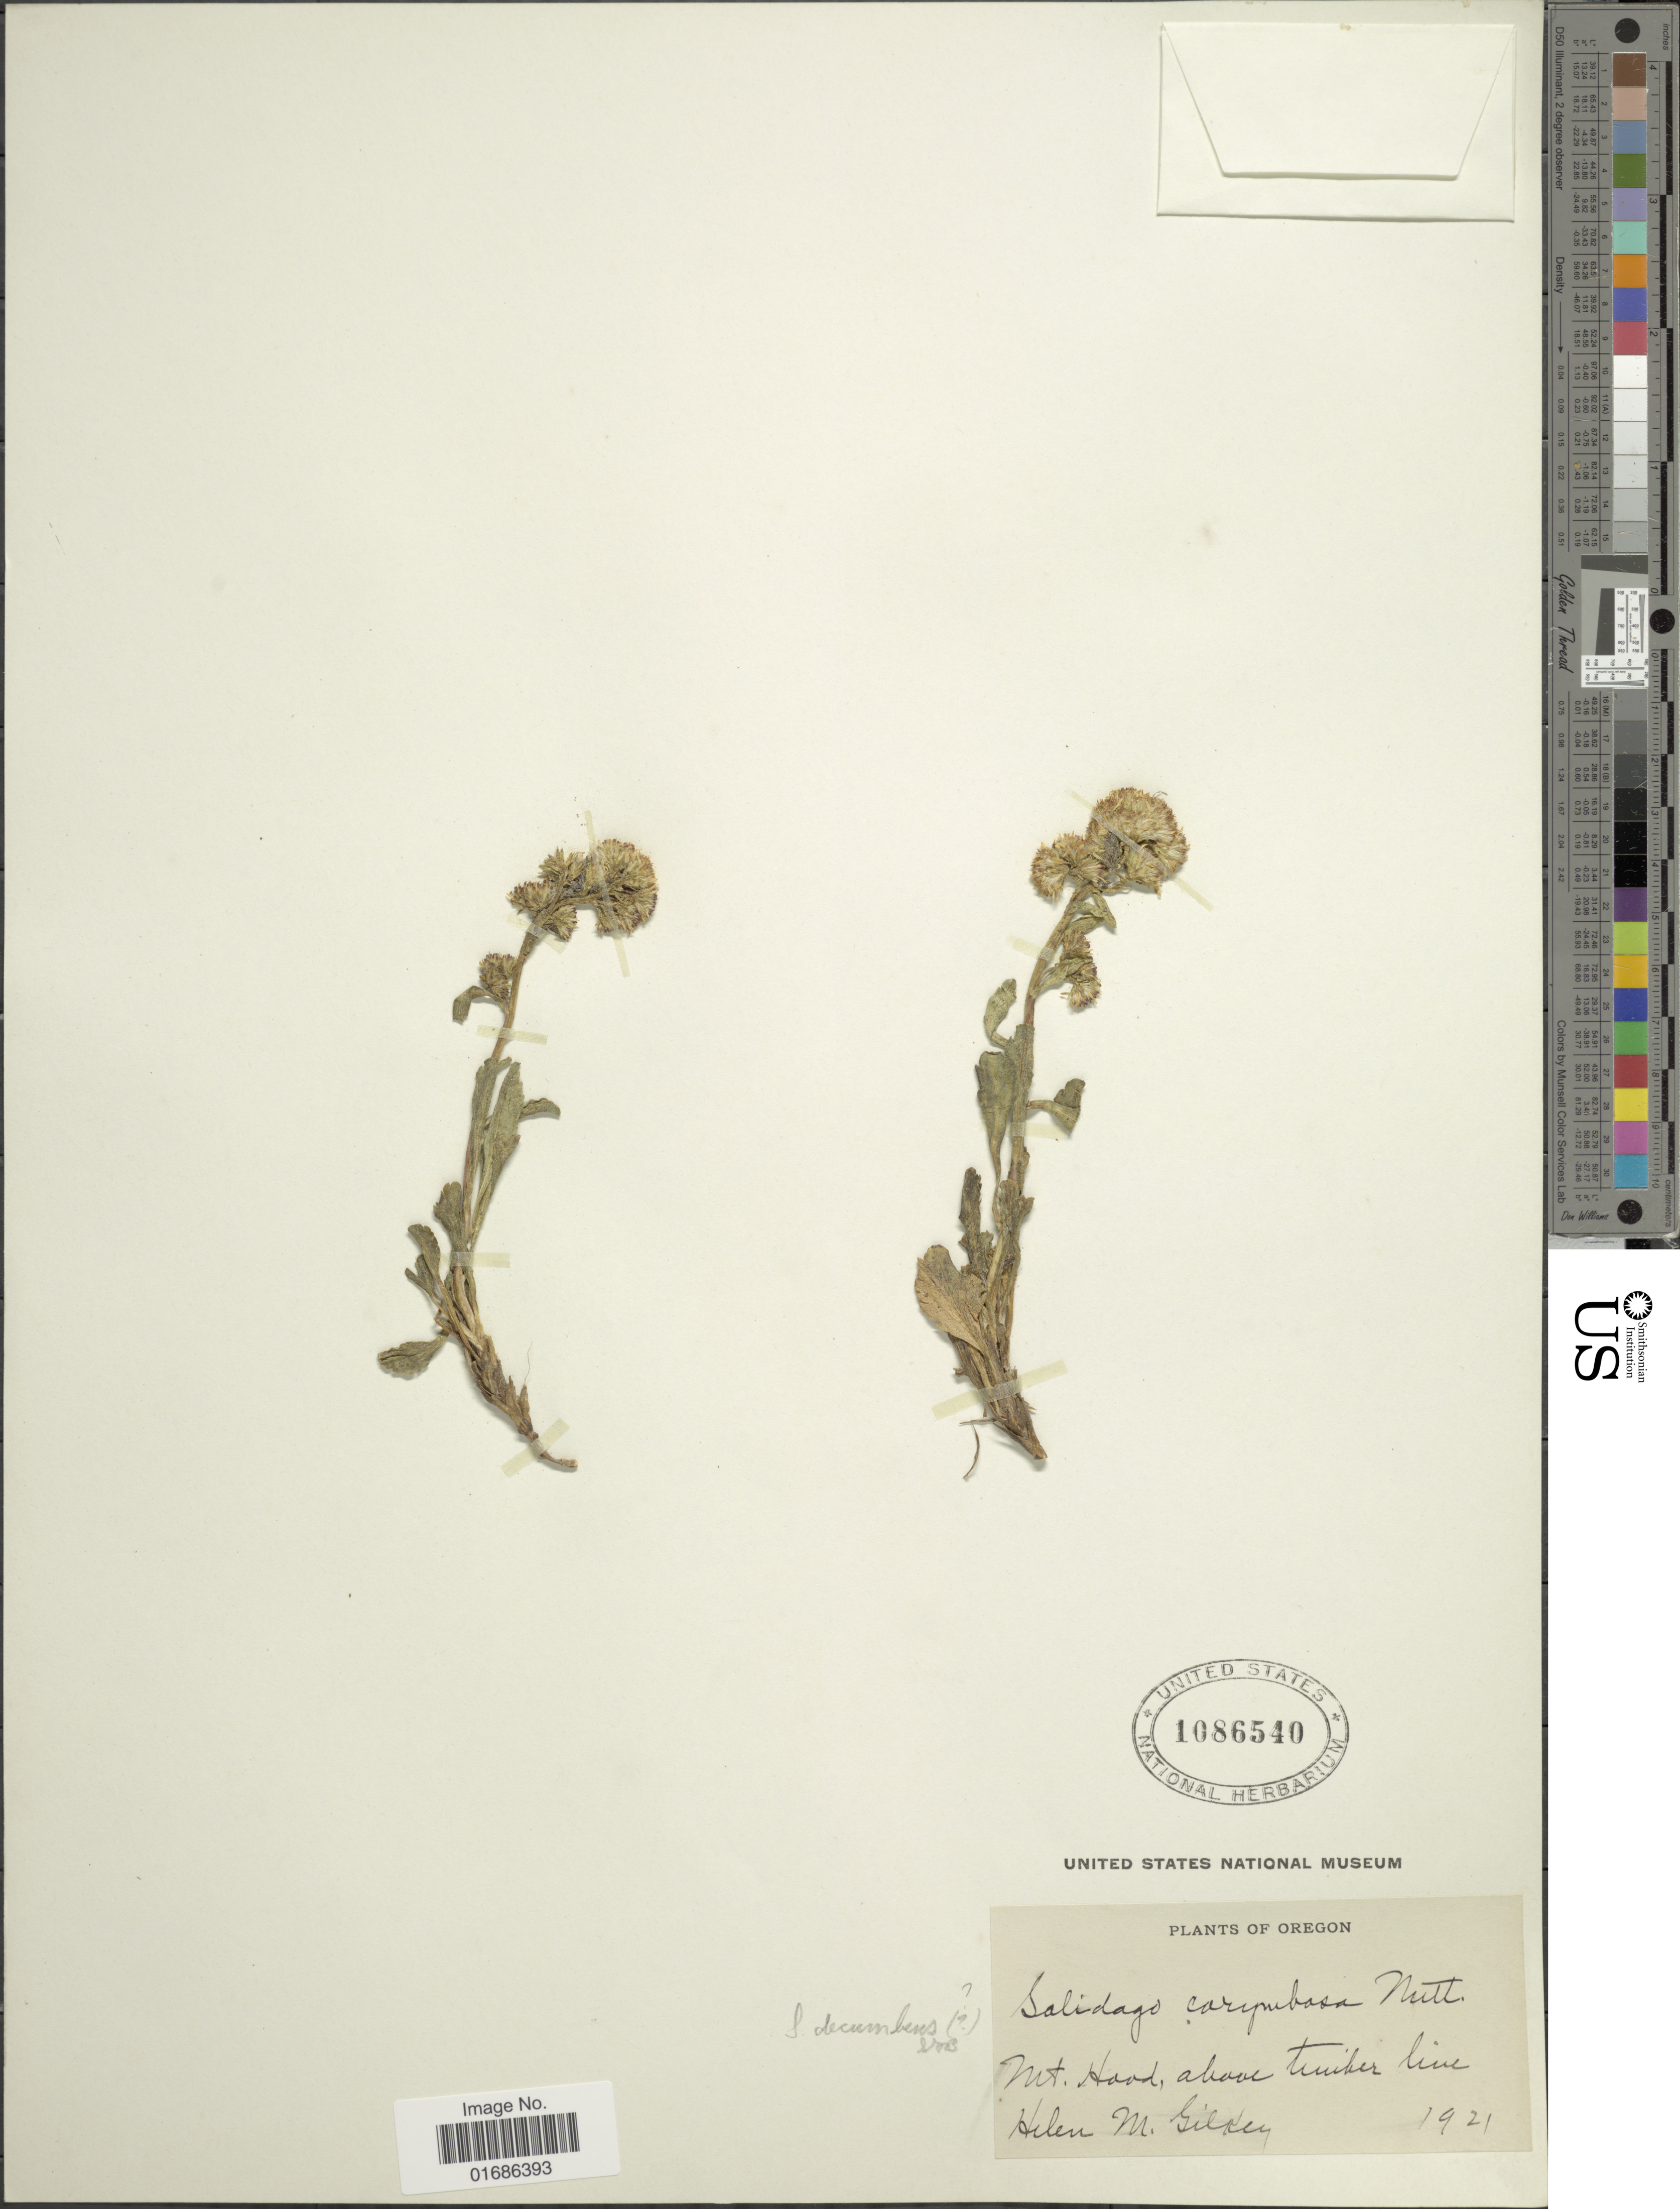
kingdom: Plantae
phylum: Tracheophyta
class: Magnoliopsida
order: Asterales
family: Asteraceae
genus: Solidago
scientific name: Solidago decumbens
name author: Greene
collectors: H. Gilkey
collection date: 1921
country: United States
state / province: Oregon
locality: Mt Hood, above timber line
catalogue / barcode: US 1086540